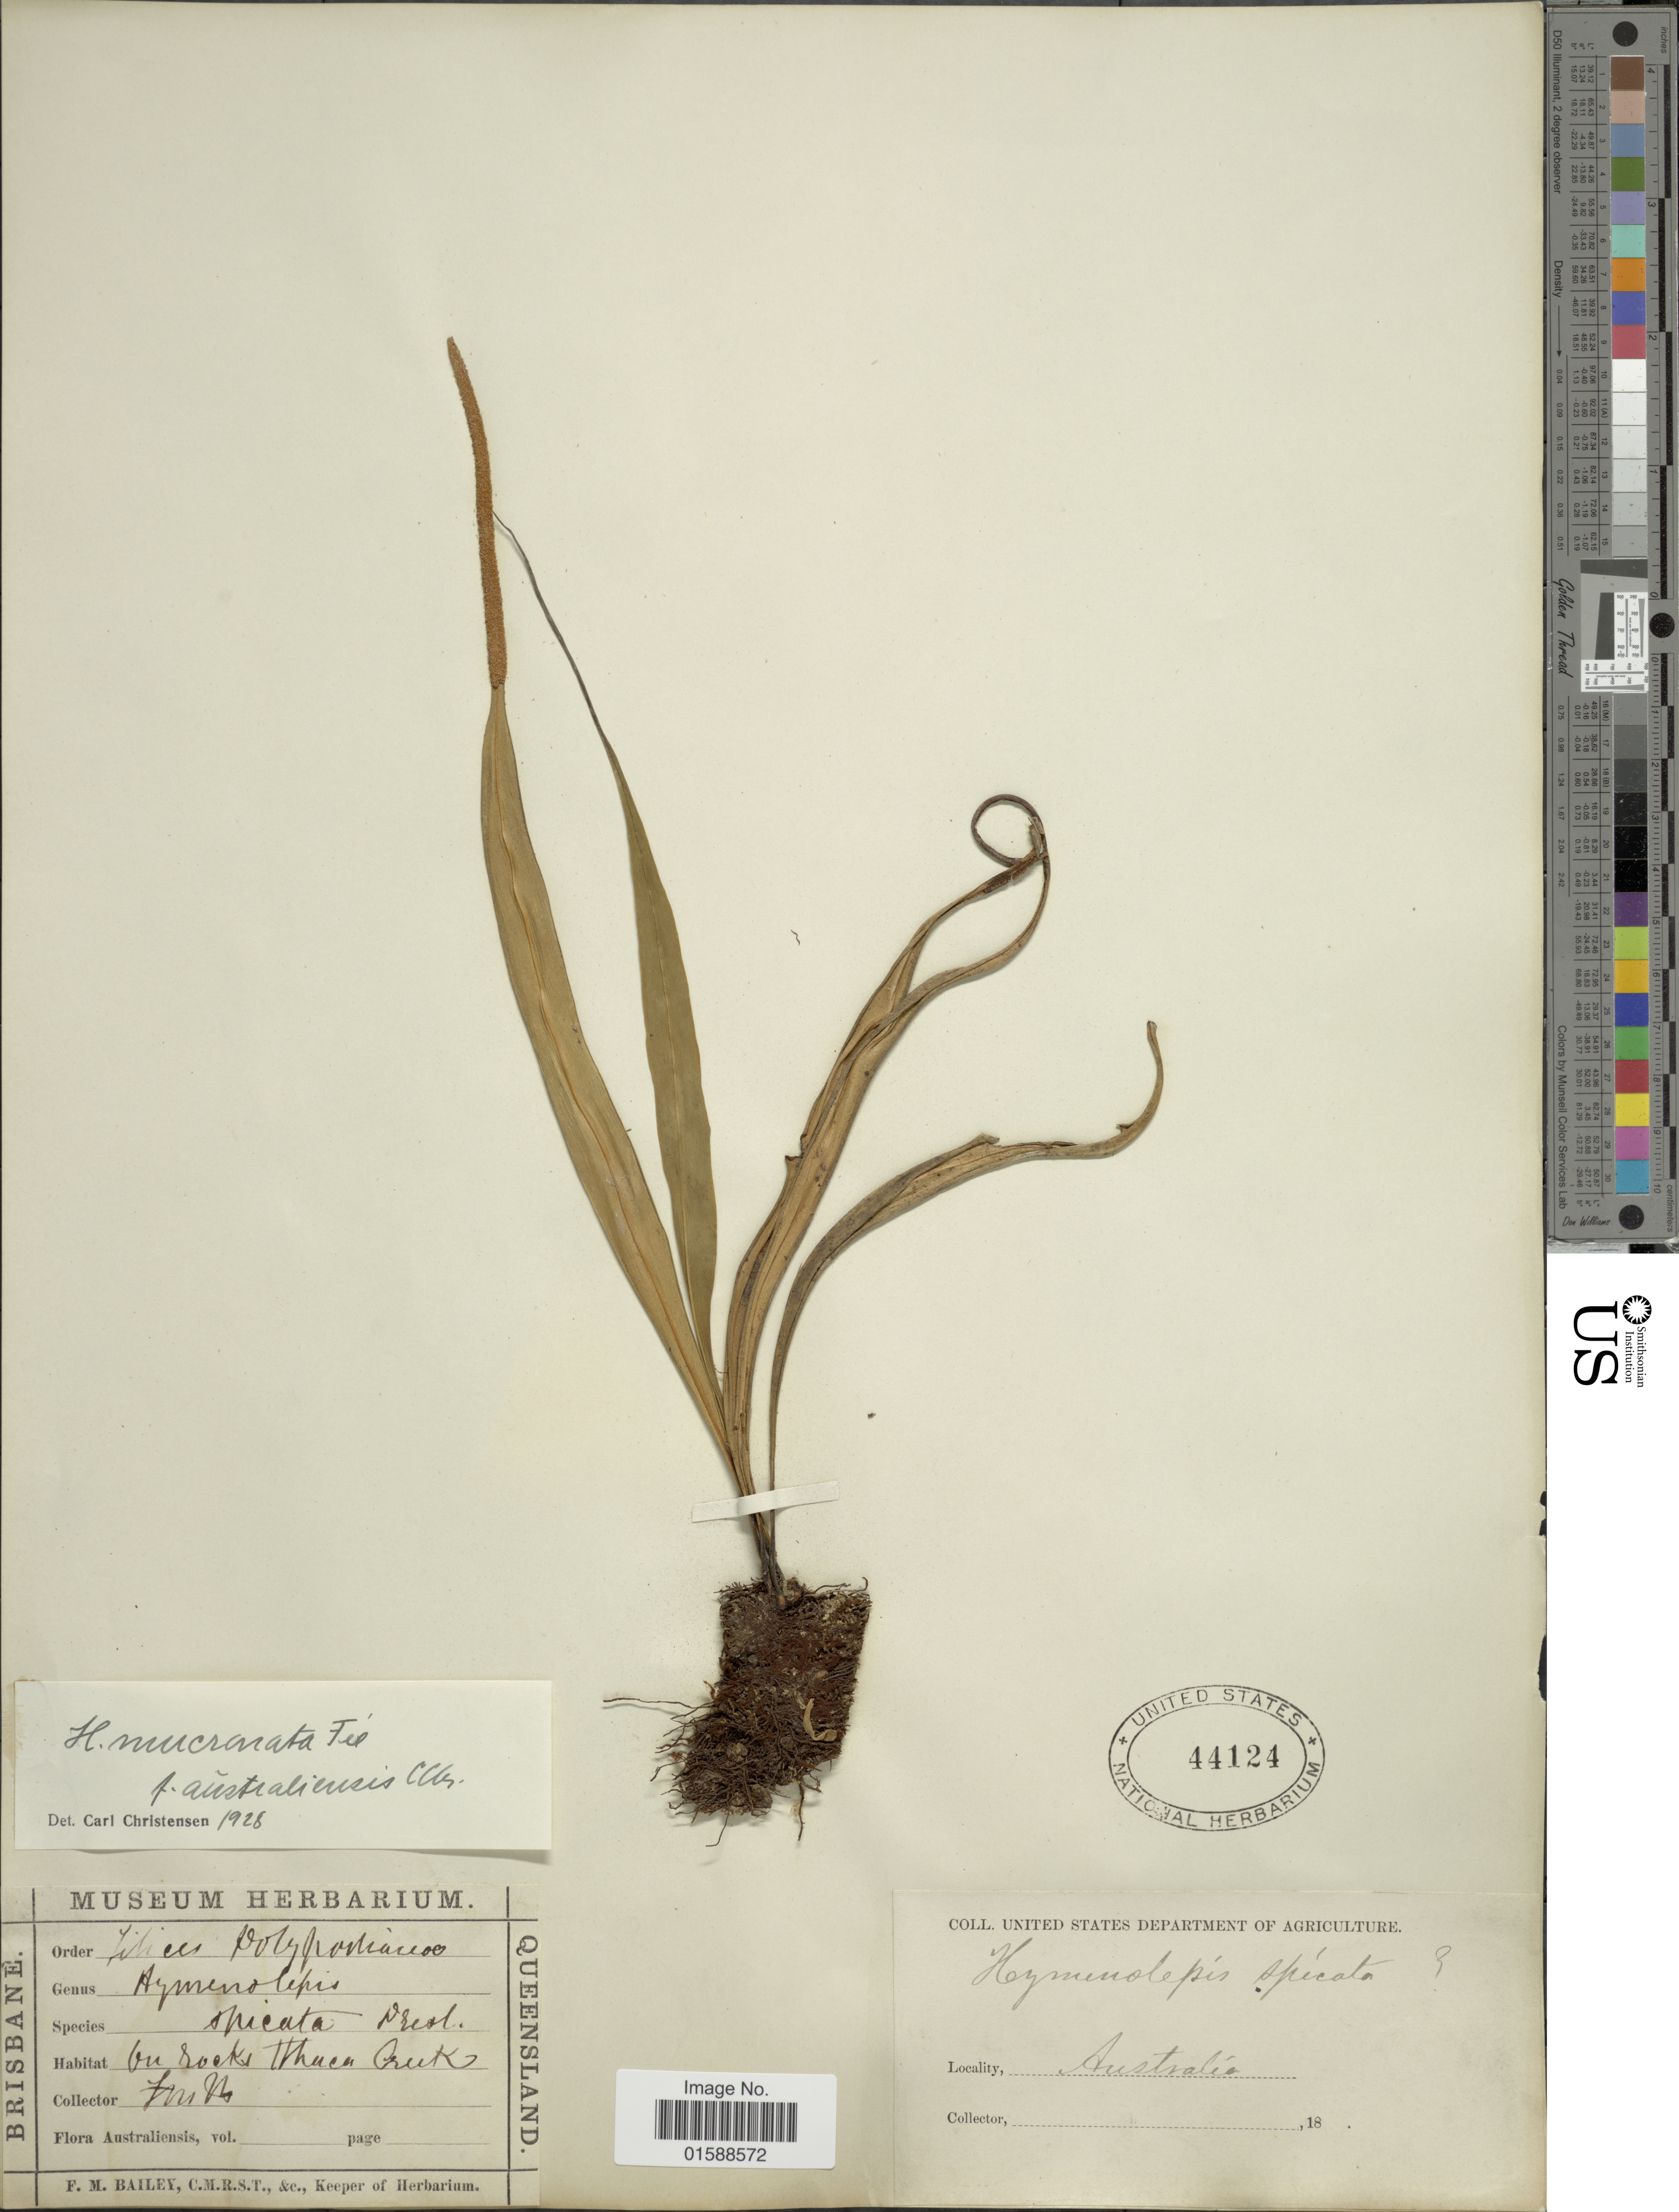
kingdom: Plantae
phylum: Tracheophyta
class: Polypodiopsida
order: Polypodiales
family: Polypodiaceae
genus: Lepisorus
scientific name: Lepisorus mucronatus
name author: (Fée) Li S. Wang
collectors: -- Smith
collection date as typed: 18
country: Australia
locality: On rocks Ithaca Creek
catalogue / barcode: US 44124